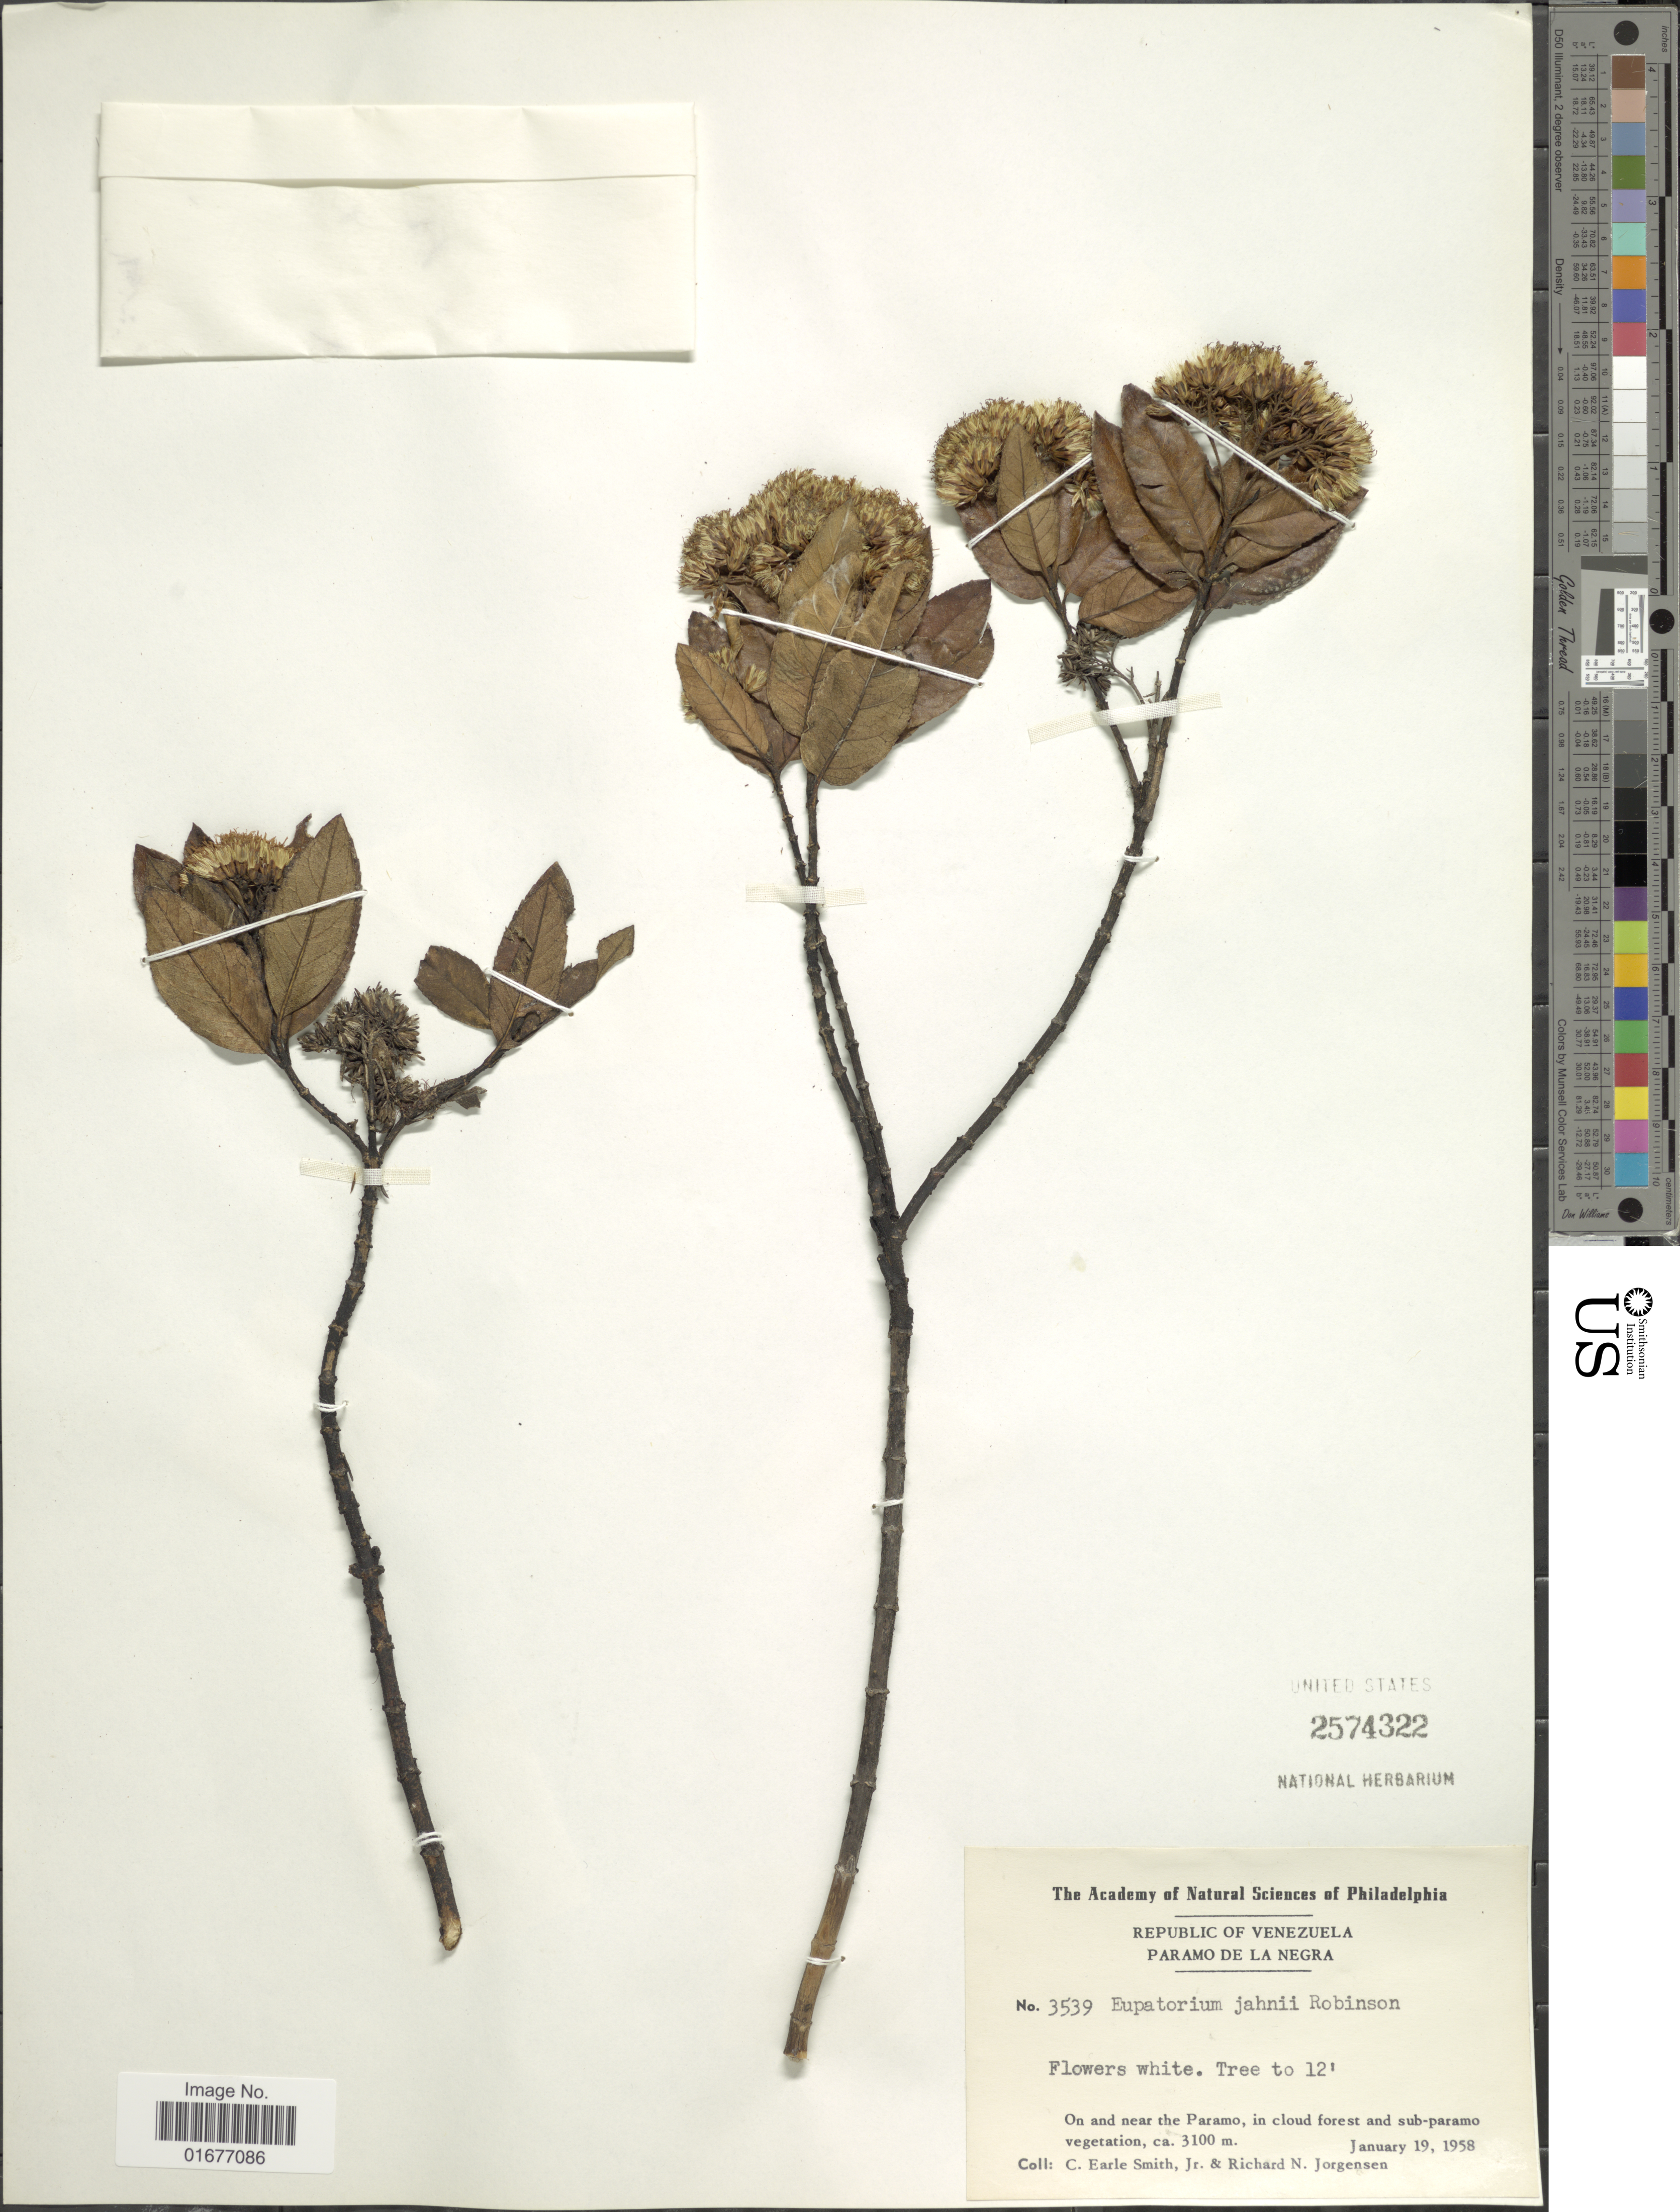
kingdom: Plantae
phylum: Tracheophyta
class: Magnoliopsida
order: Asterales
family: Asteraceae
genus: Ageratina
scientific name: Ageratina jahnii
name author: (B.L. Rob.) R.M. King & H. Rob.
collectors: C. E. Smith Jr. & R. N. Jørgensen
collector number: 3539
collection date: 1958-01-19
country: Venezuela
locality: Paramo de La Negra, on and near the Paramo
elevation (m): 3100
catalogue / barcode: US 2574322